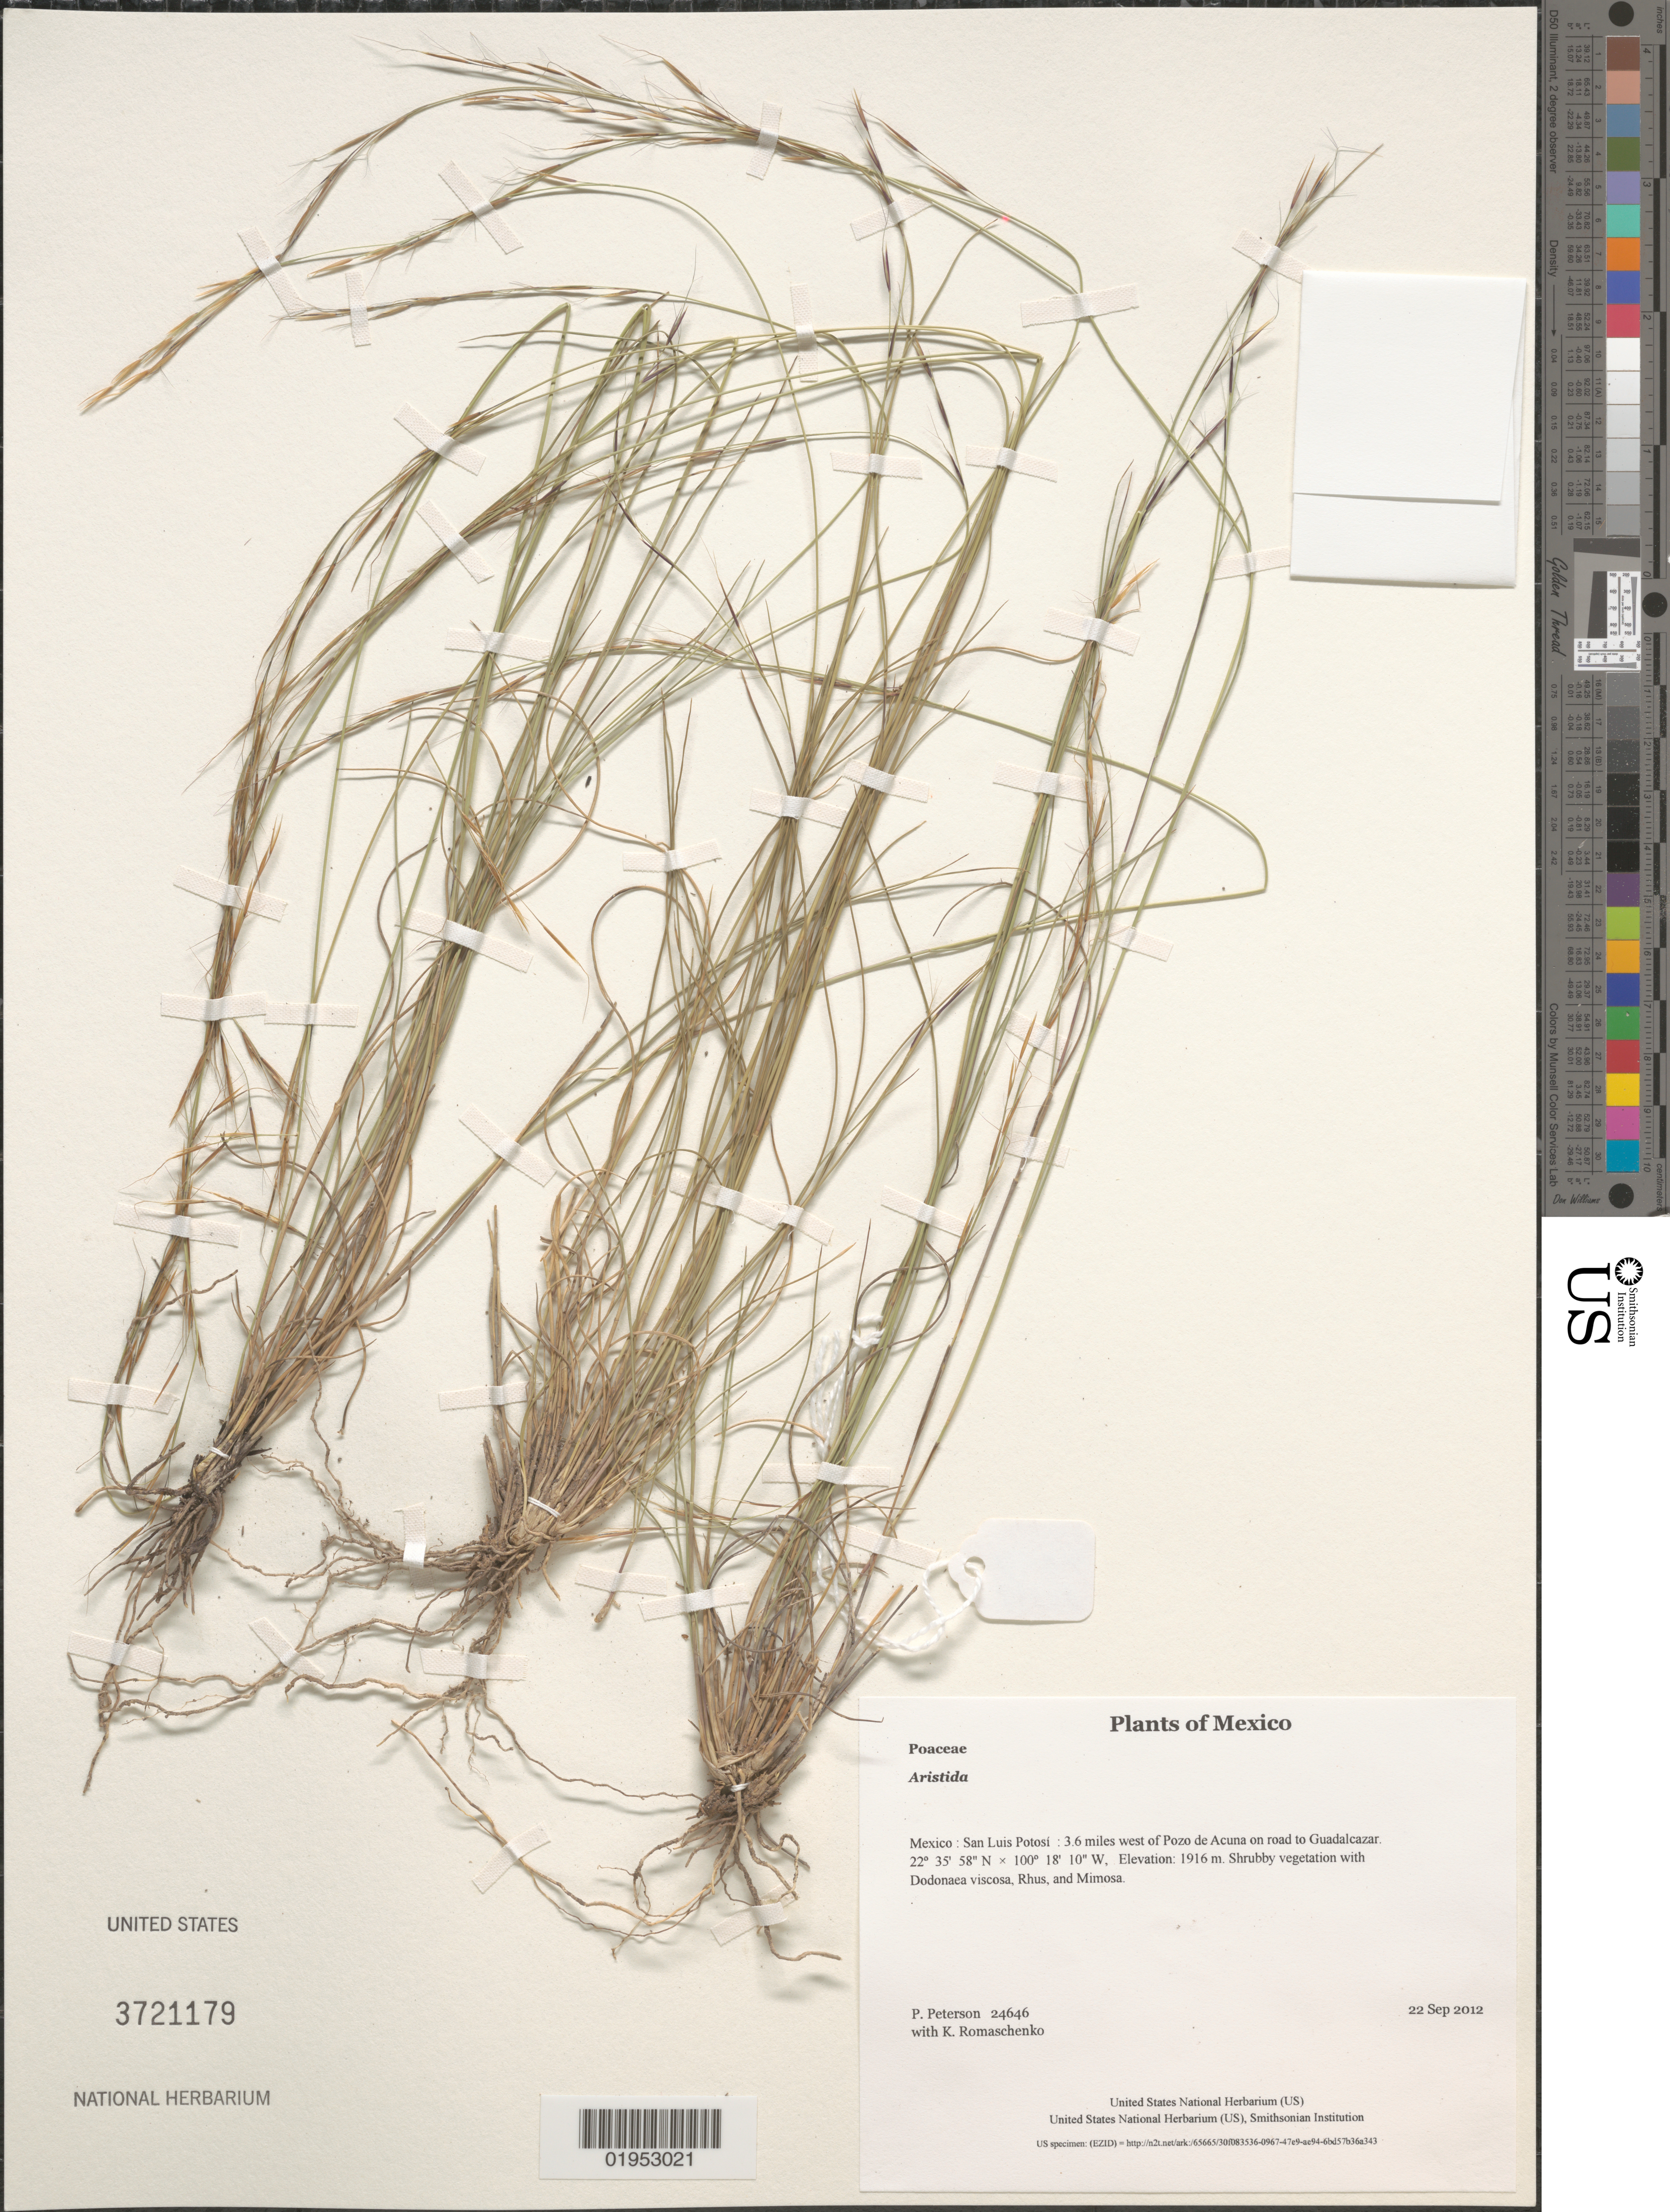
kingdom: Plantae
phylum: Tracheophyta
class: Liliopsida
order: Poales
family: Poaceae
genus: Aristida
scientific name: Aristida sp.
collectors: P. M. Peterson & K. Romaschenko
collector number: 24646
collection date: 2012-09-22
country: Mexico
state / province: San Luis Potosí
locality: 3.6 miles west of Pozo de Acuna on road to Guadalcazar.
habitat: Shrubby vegetation with Dodonaea viscosa, Rhus, and Mimosa.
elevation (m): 1916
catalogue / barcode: US 3721179